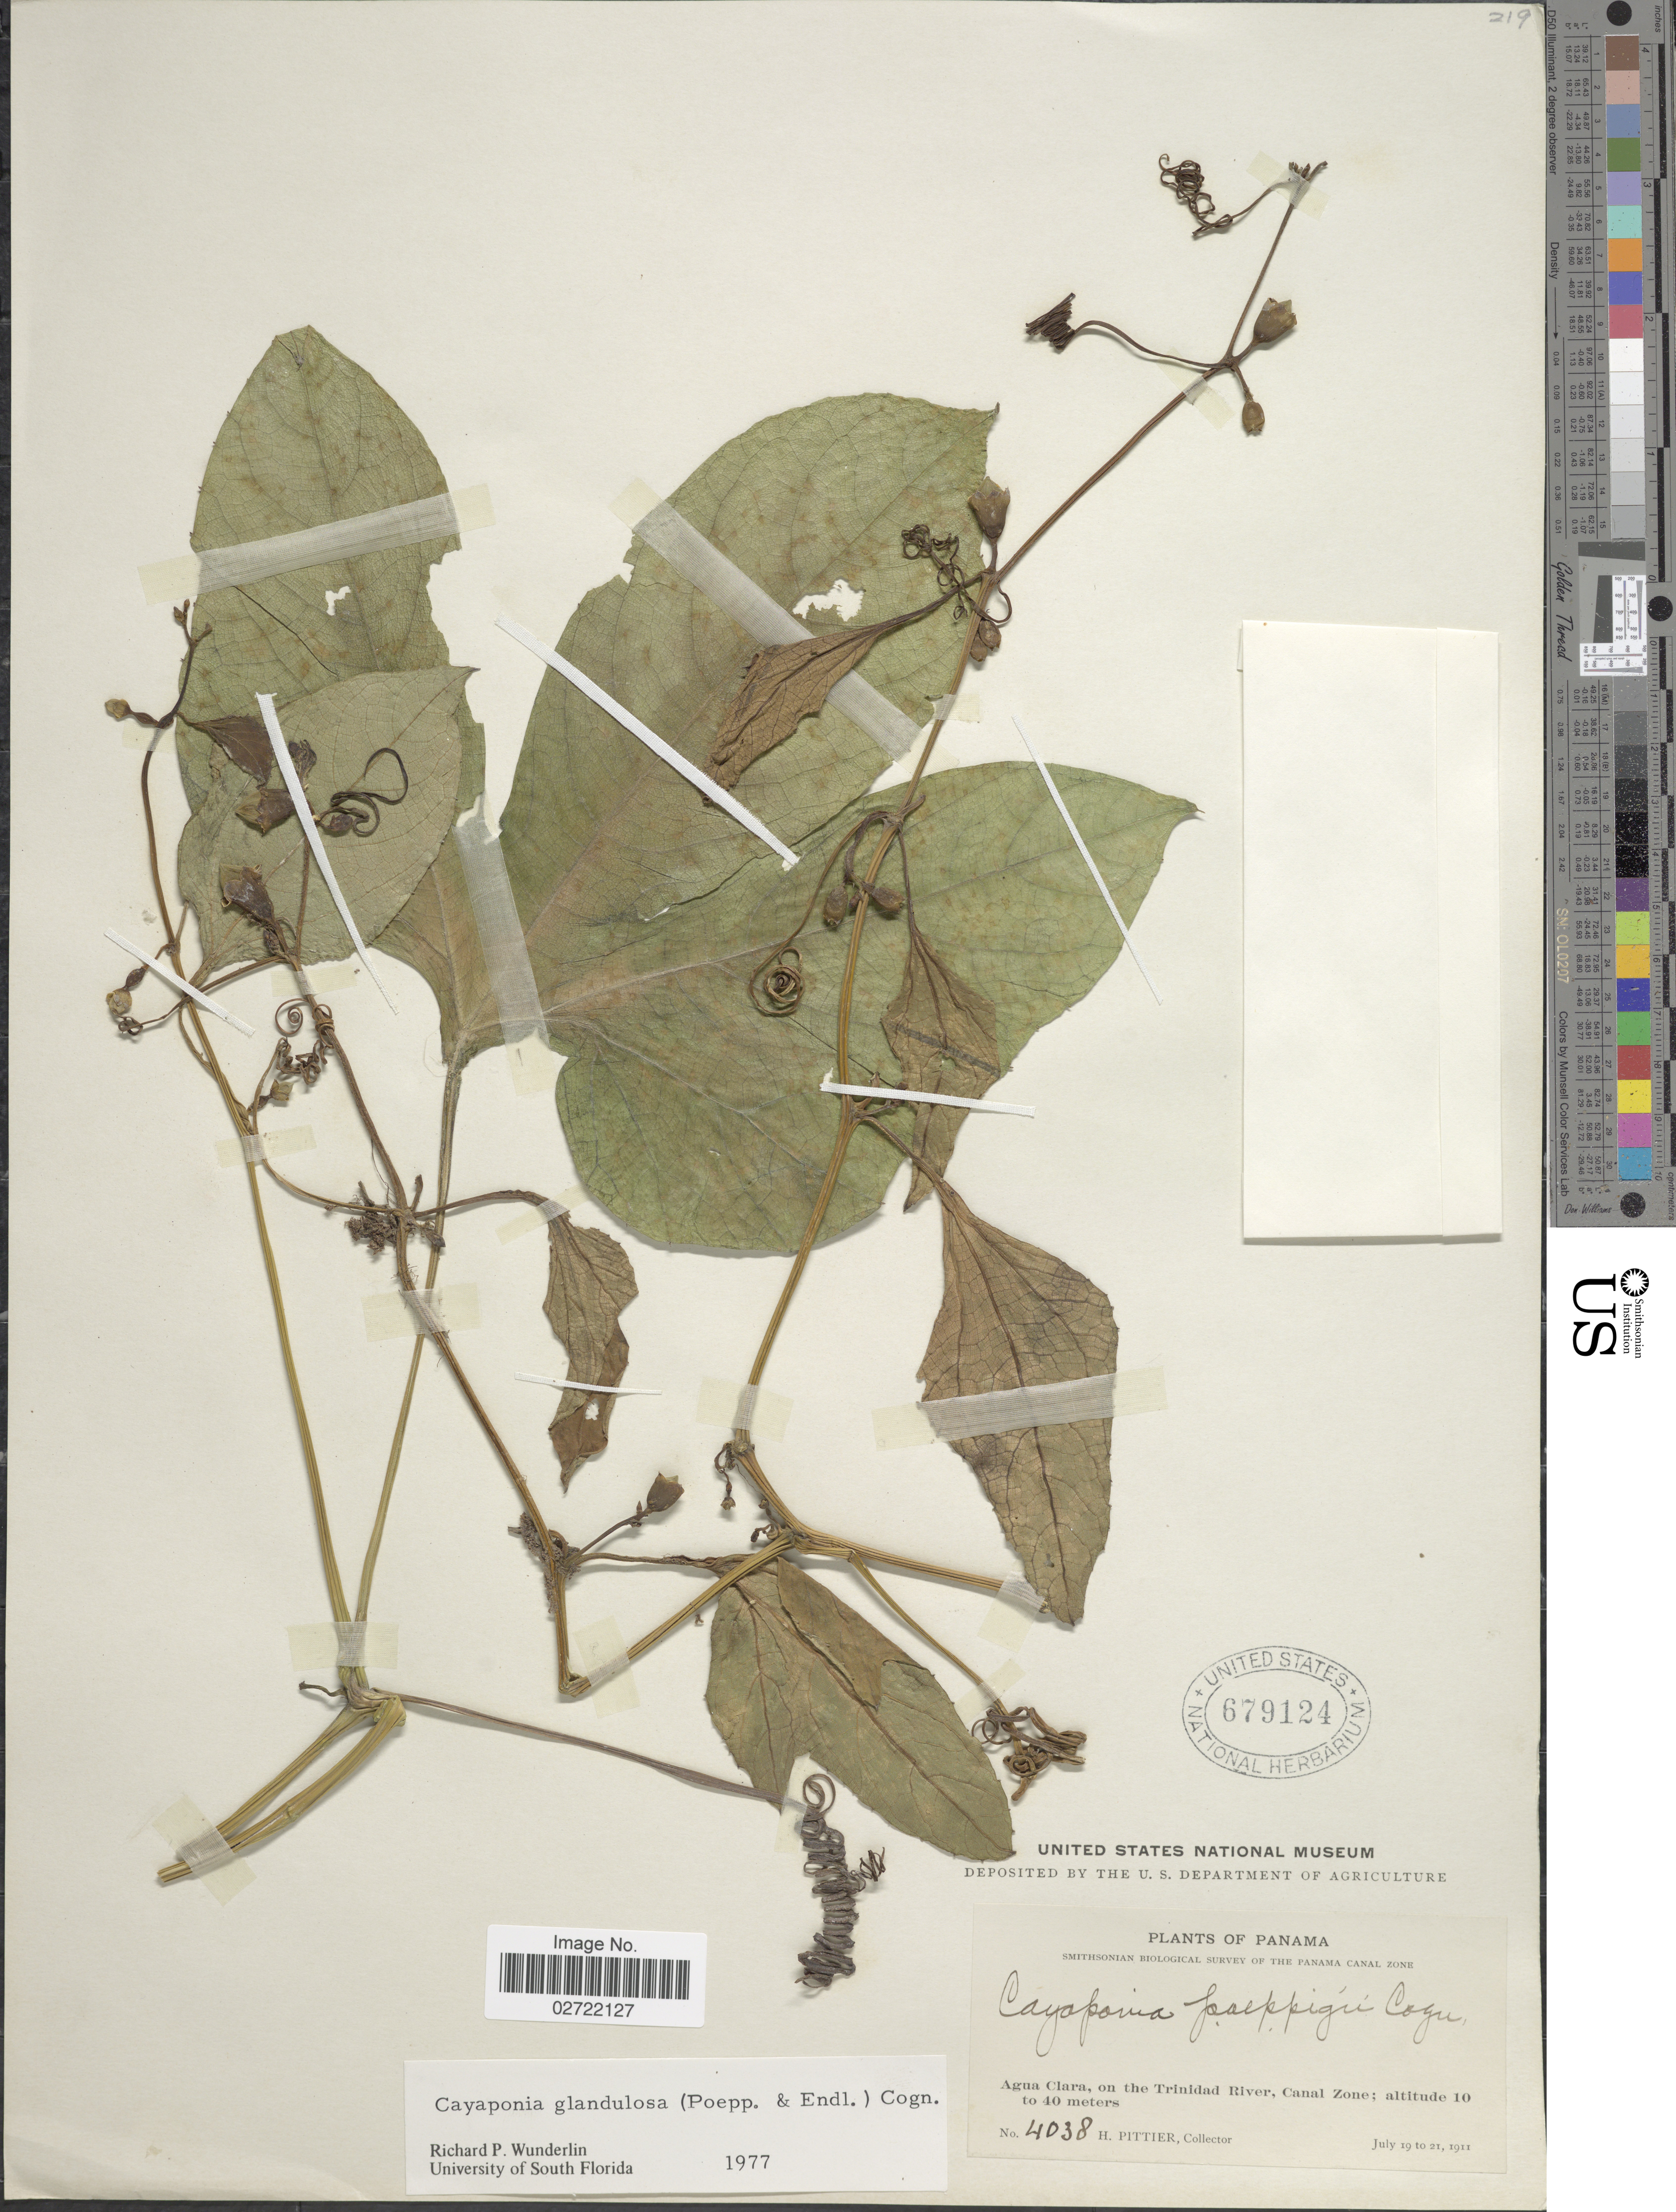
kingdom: Plantae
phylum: Tracheophyta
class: Magnoliopsida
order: Cucurbitales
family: Cucurbitaceae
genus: Cayaponia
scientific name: Cayaponia glandulosa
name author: (Poepp. & Endl.) Cogn.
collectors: H. F. Pittier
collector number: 4038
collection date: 1911-07-19/1911-07-21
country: Panama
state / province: Colón / Panamá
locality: Agua Clara, on the Trinidad River, Canal Zone.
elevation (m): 10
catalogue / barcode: US 679124